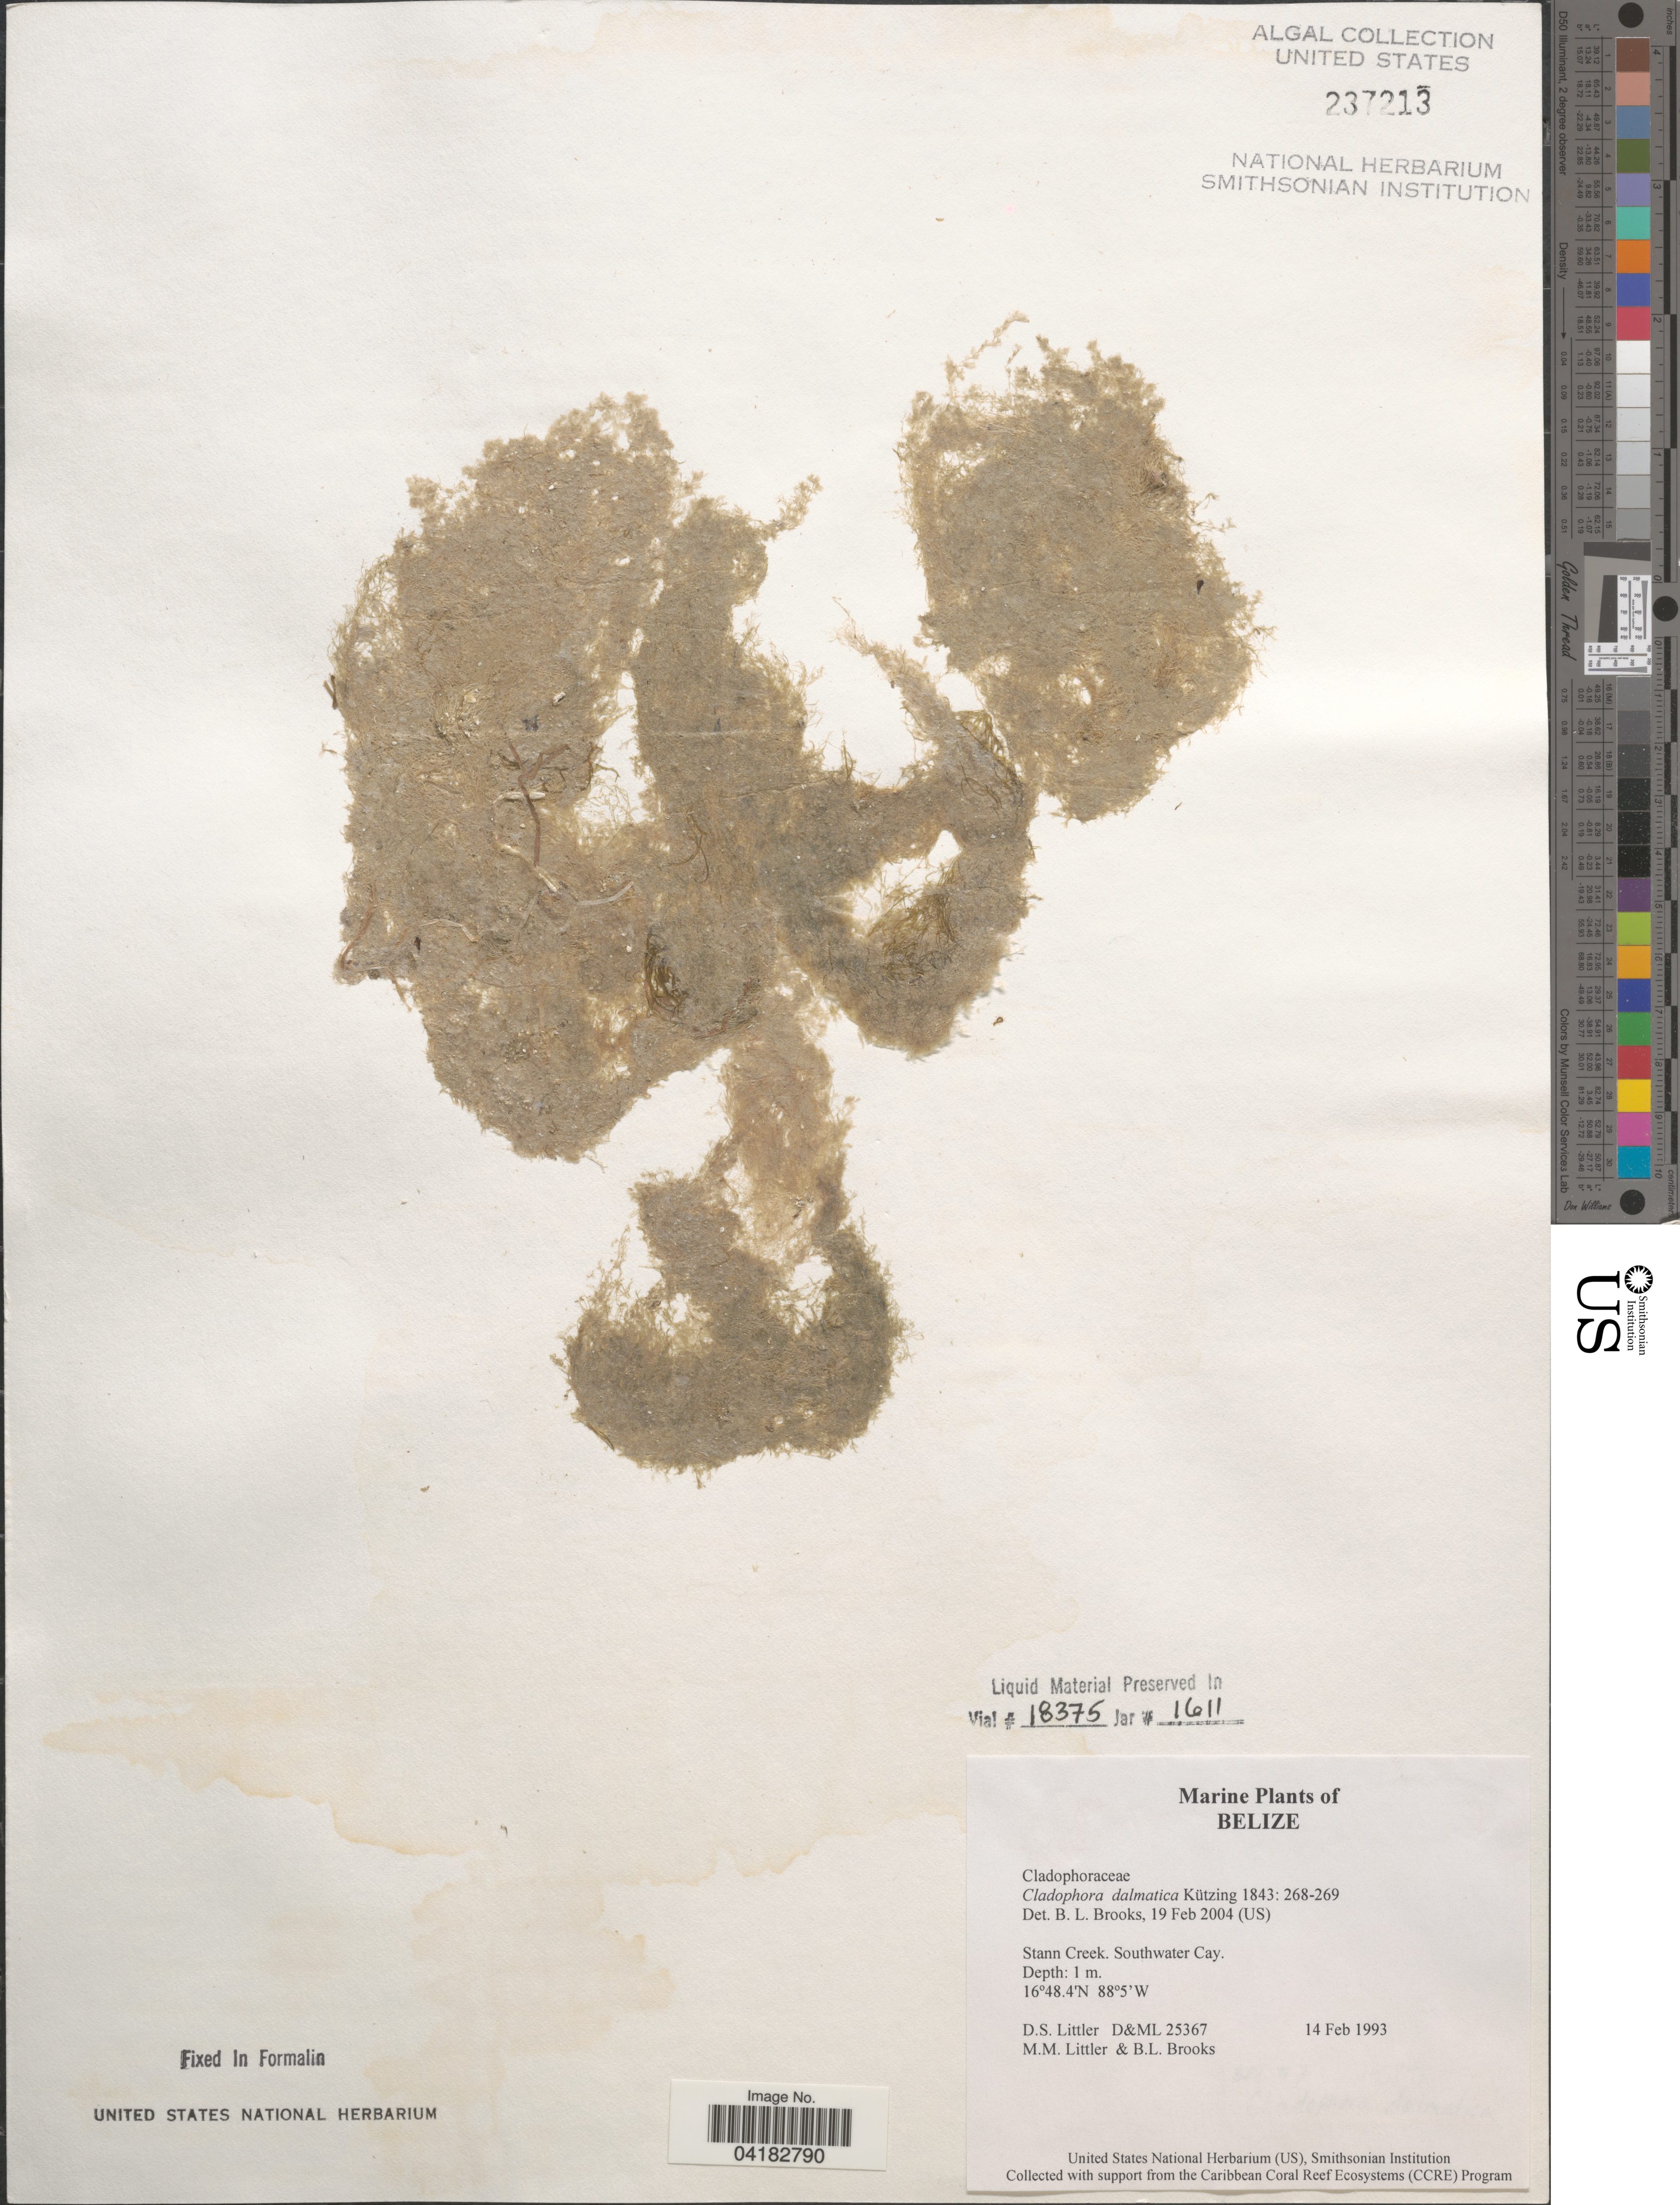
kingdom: Plantae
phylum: Chlorophyta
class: Ulvophyceae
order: Cladophorales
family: Cladophoraceae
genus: Cladophora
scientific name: Cladophora dalmatica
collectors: D. S. Littler & B. Brooks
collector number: D&ML25367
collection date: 1993-02-14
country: Belize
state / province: Stann Creek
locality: Southwater Cay.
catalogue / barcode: US 237213